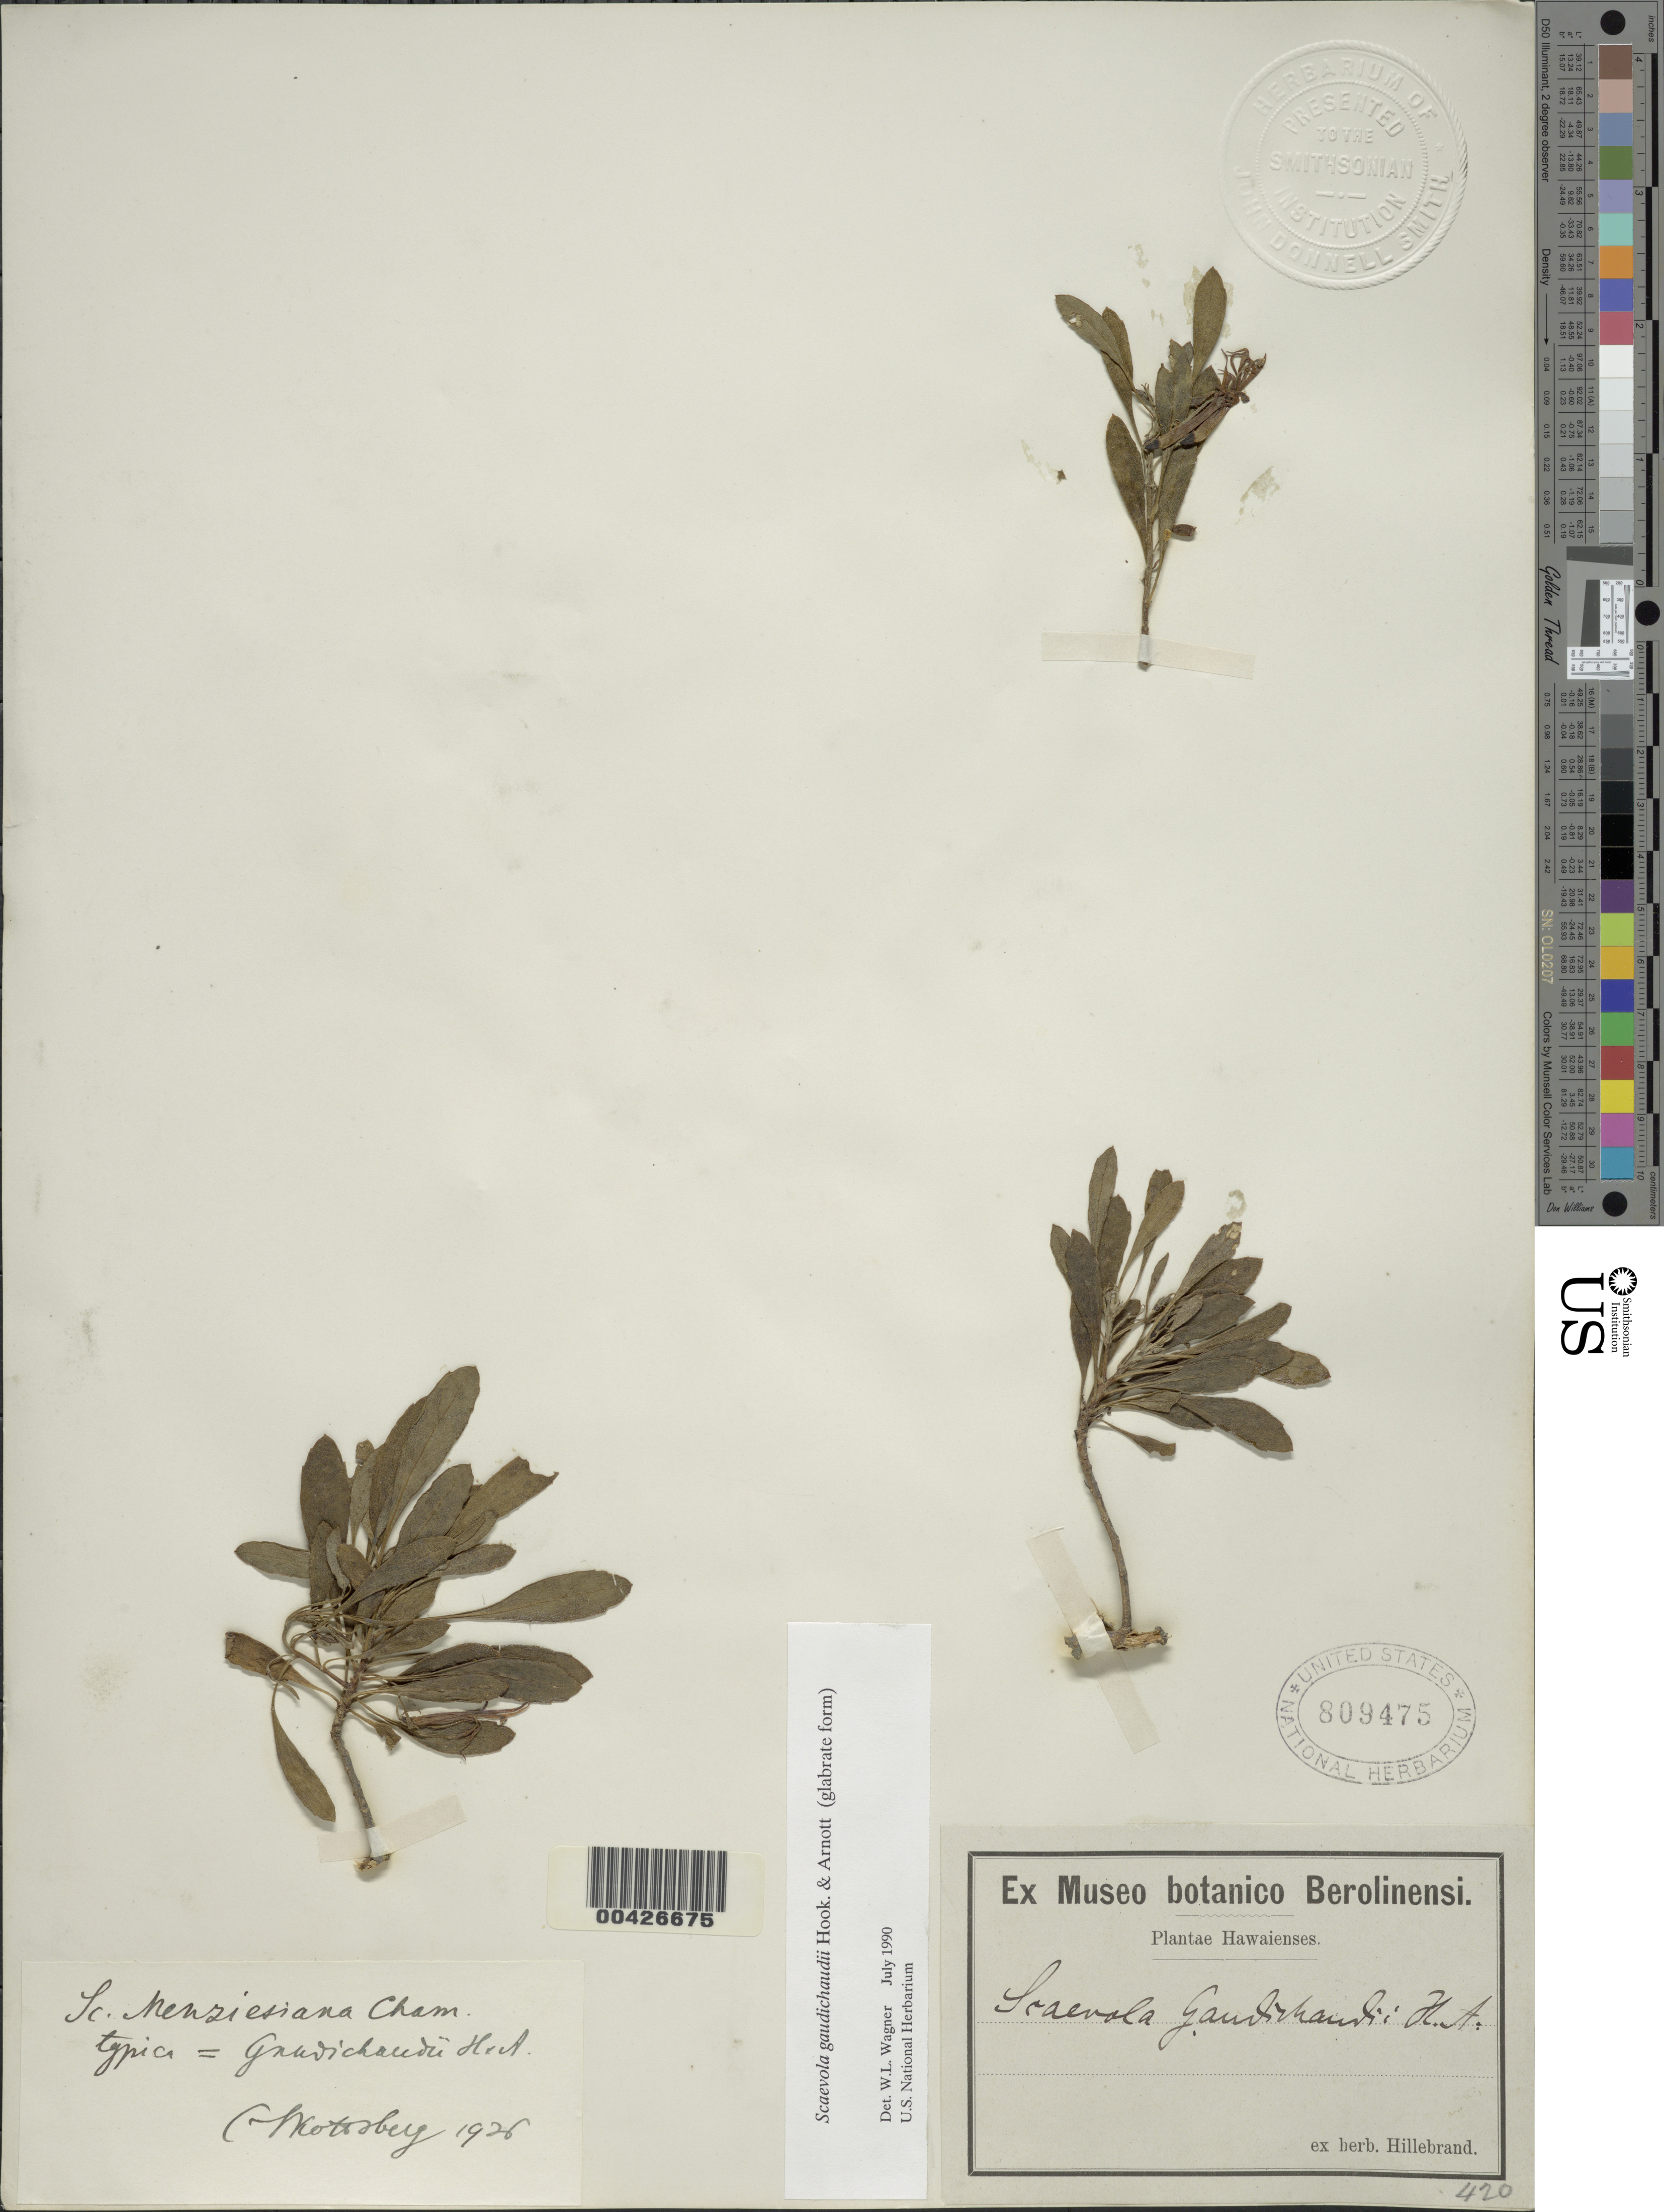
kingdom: Plantae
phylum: Tracheophyta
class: Magnoliopsida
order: Asterales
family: Goodeniaceae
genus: Scaevola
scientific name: Scaevola gaudichaudii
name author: Hook. & Arn.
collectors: W. Hillebrand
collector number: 420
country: United States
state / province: Hawaii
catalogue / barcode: US 809475